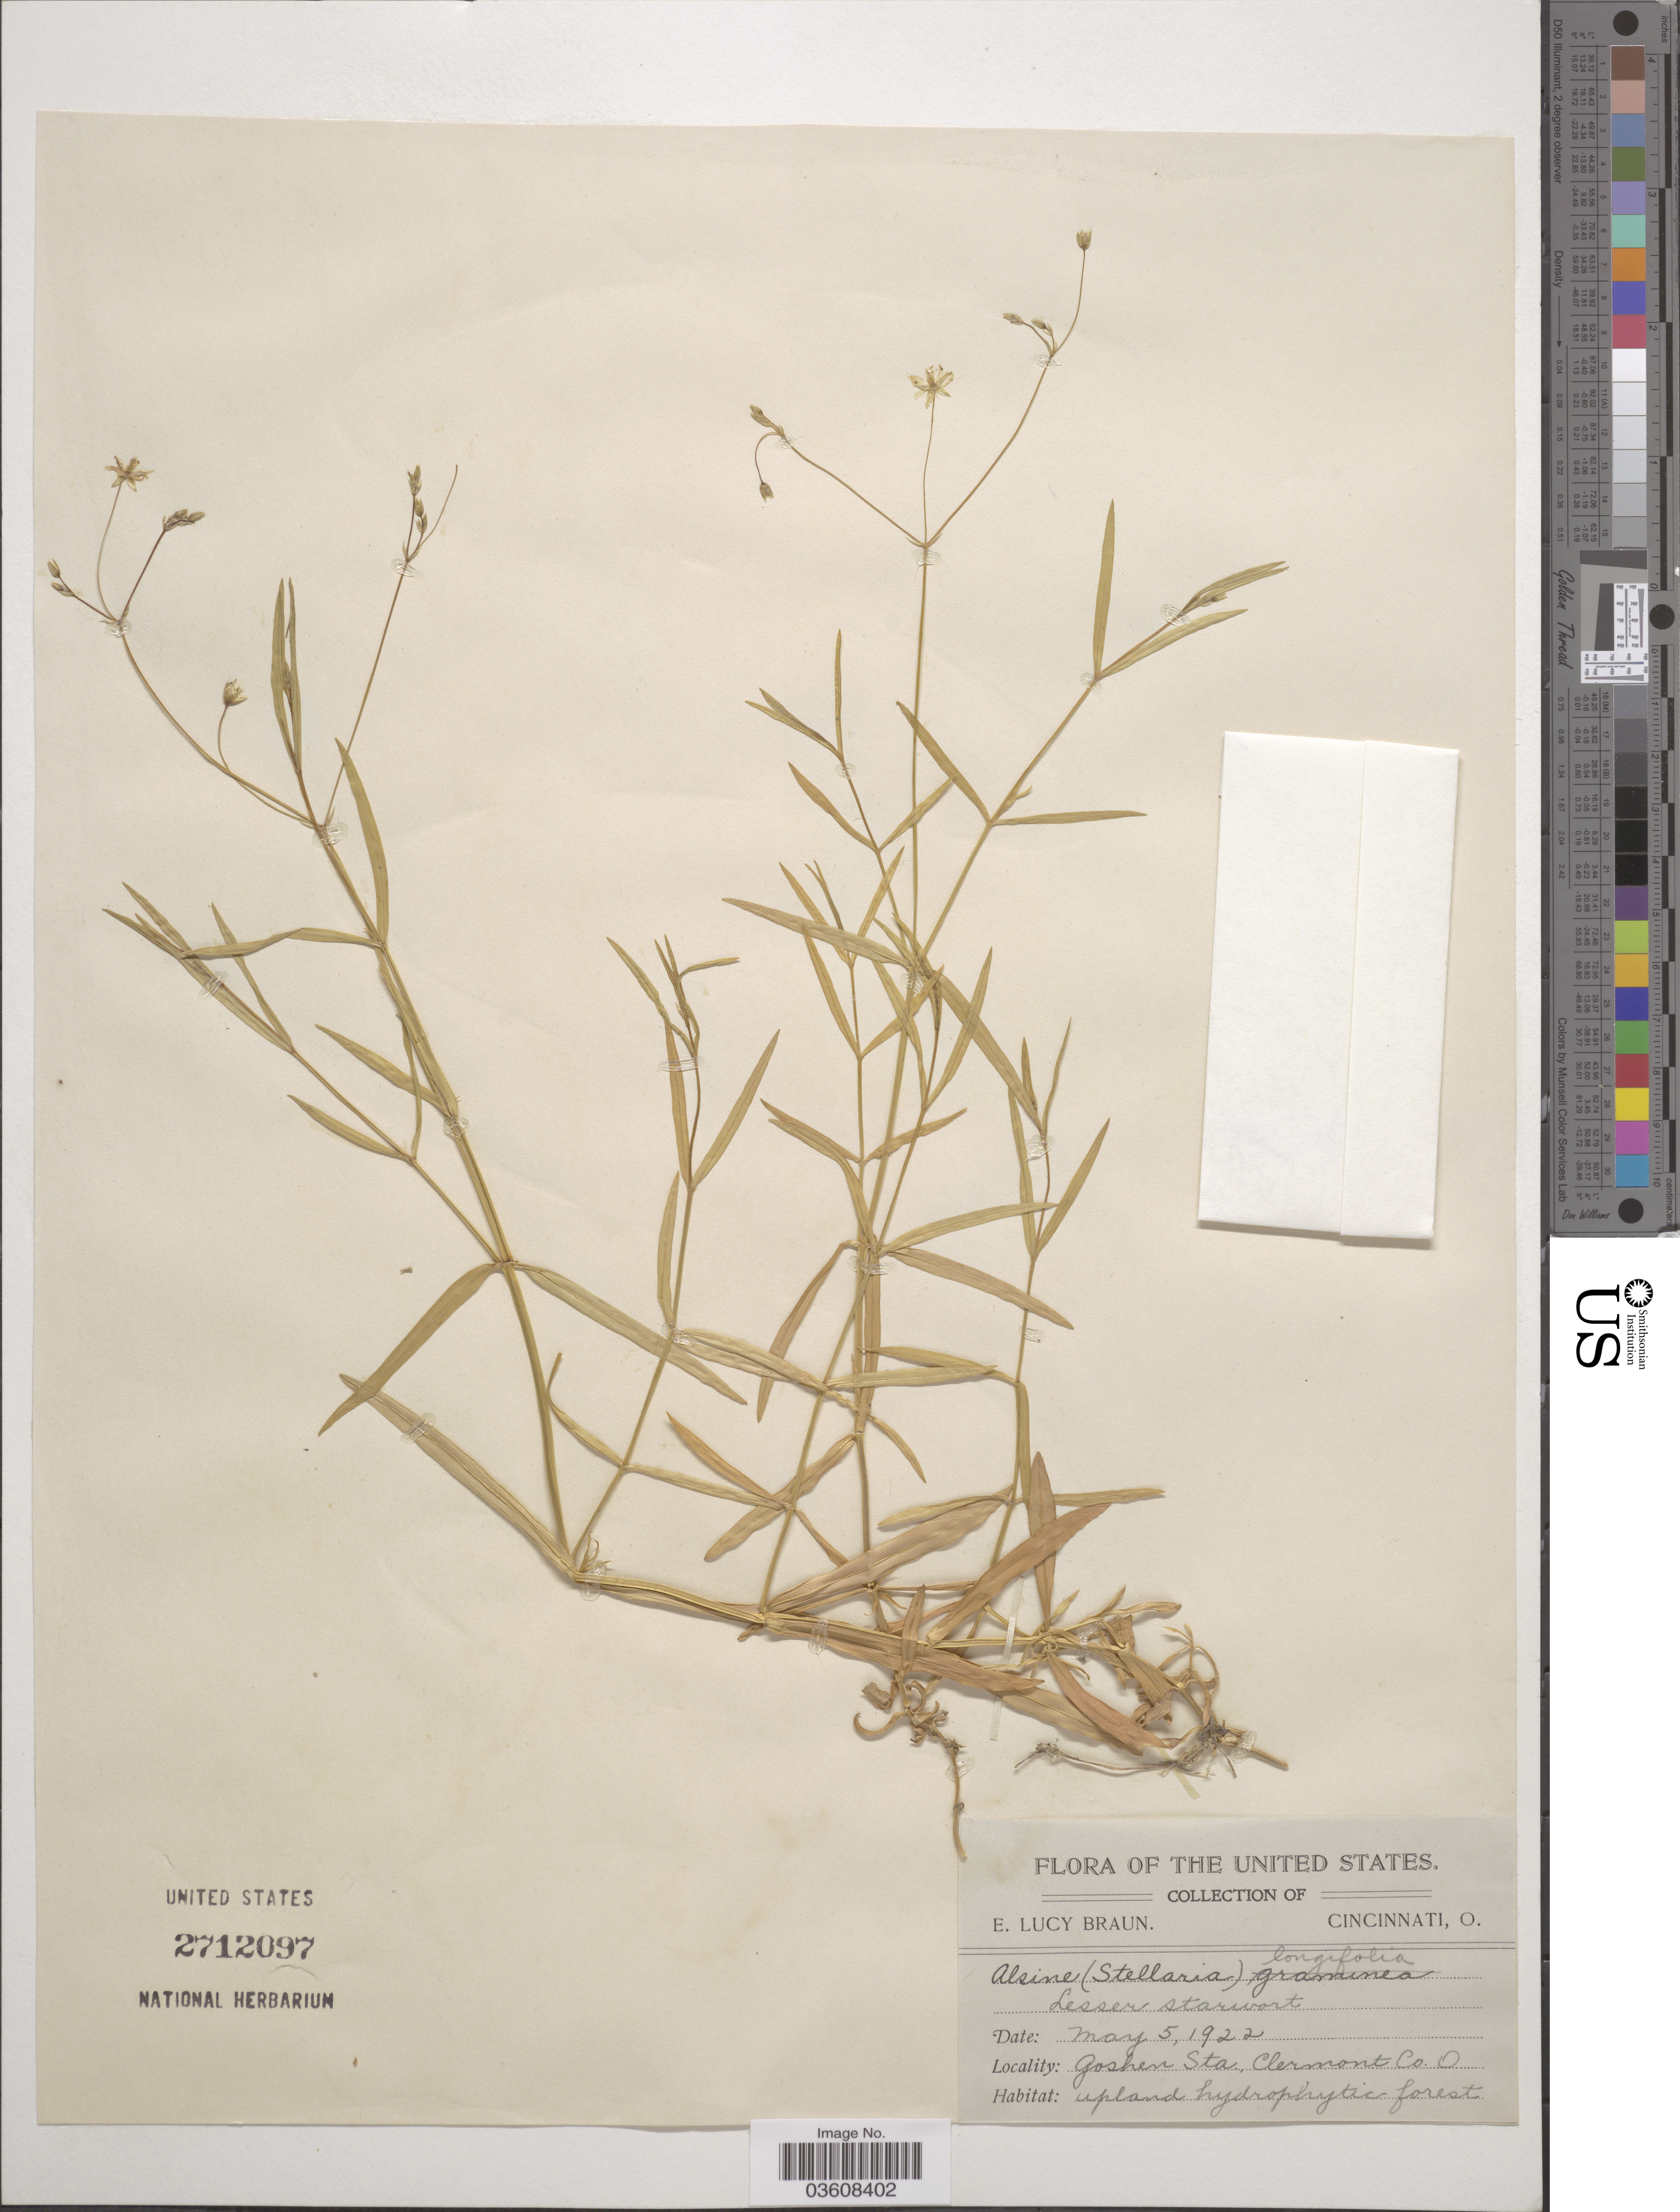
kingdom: Plantae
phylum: Tracheophyta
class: Magnoliopsida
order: Caryophyllales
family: Caryophyllaceae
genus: Stellaria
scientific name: Stellaria longifolia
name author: Muhl. ex Willd.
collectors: E. L. Braun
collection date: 1922-05-05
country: United States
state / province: Ohio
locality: Goshen Sta., Clermont Co.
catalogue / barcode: US 2712097